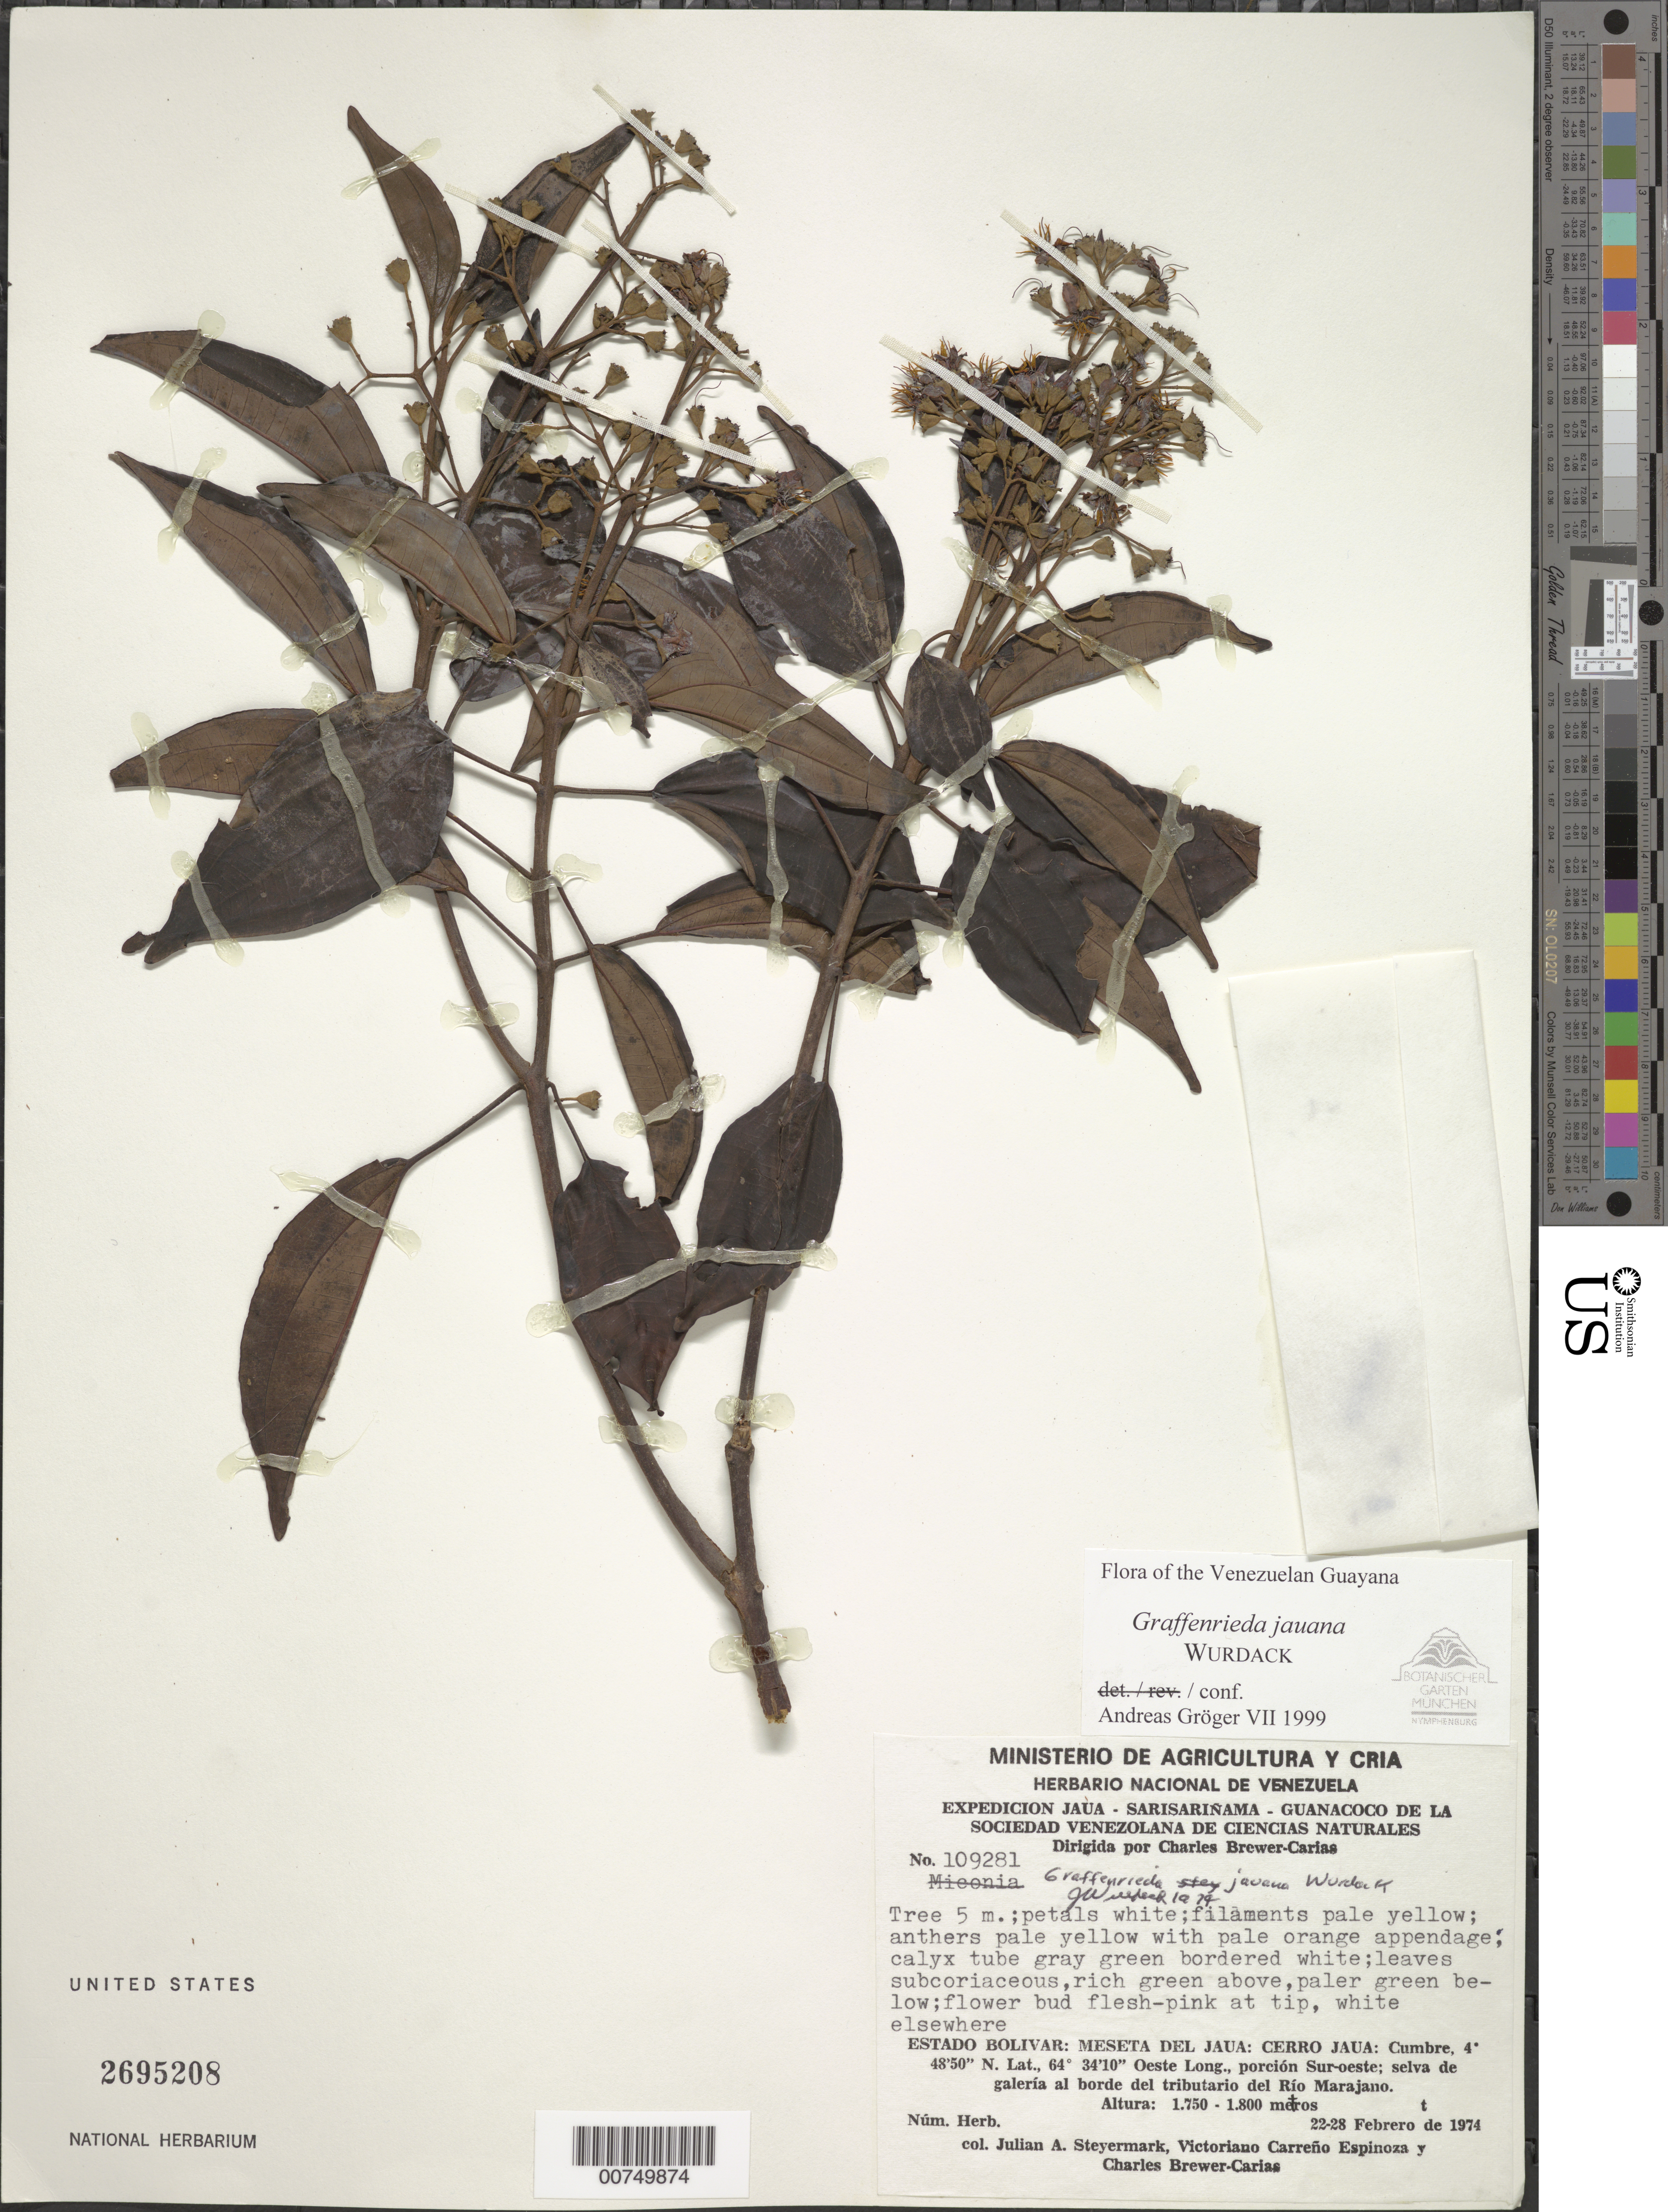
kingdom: Plantae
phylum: Tracheophyta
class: Magnoliopsida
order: Myrtales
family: Melastomataceae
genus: Graffenrieda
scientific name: Graffenrieda jauana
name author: Wurdack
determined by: Gröger, A.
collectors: J. Steyermark, V. Carreño E. & C. Brewer-Carias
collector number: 109281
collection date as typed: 22-Feb-74 to 28-Feb-74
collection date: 1974-02-22/1974-02-28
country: Venezuela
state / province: Bolívar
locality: Meseta del Jaua: Cerro Jaua, Río Marajano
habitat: Gallery forest and along river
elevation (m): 1750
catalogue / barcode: US 2695208